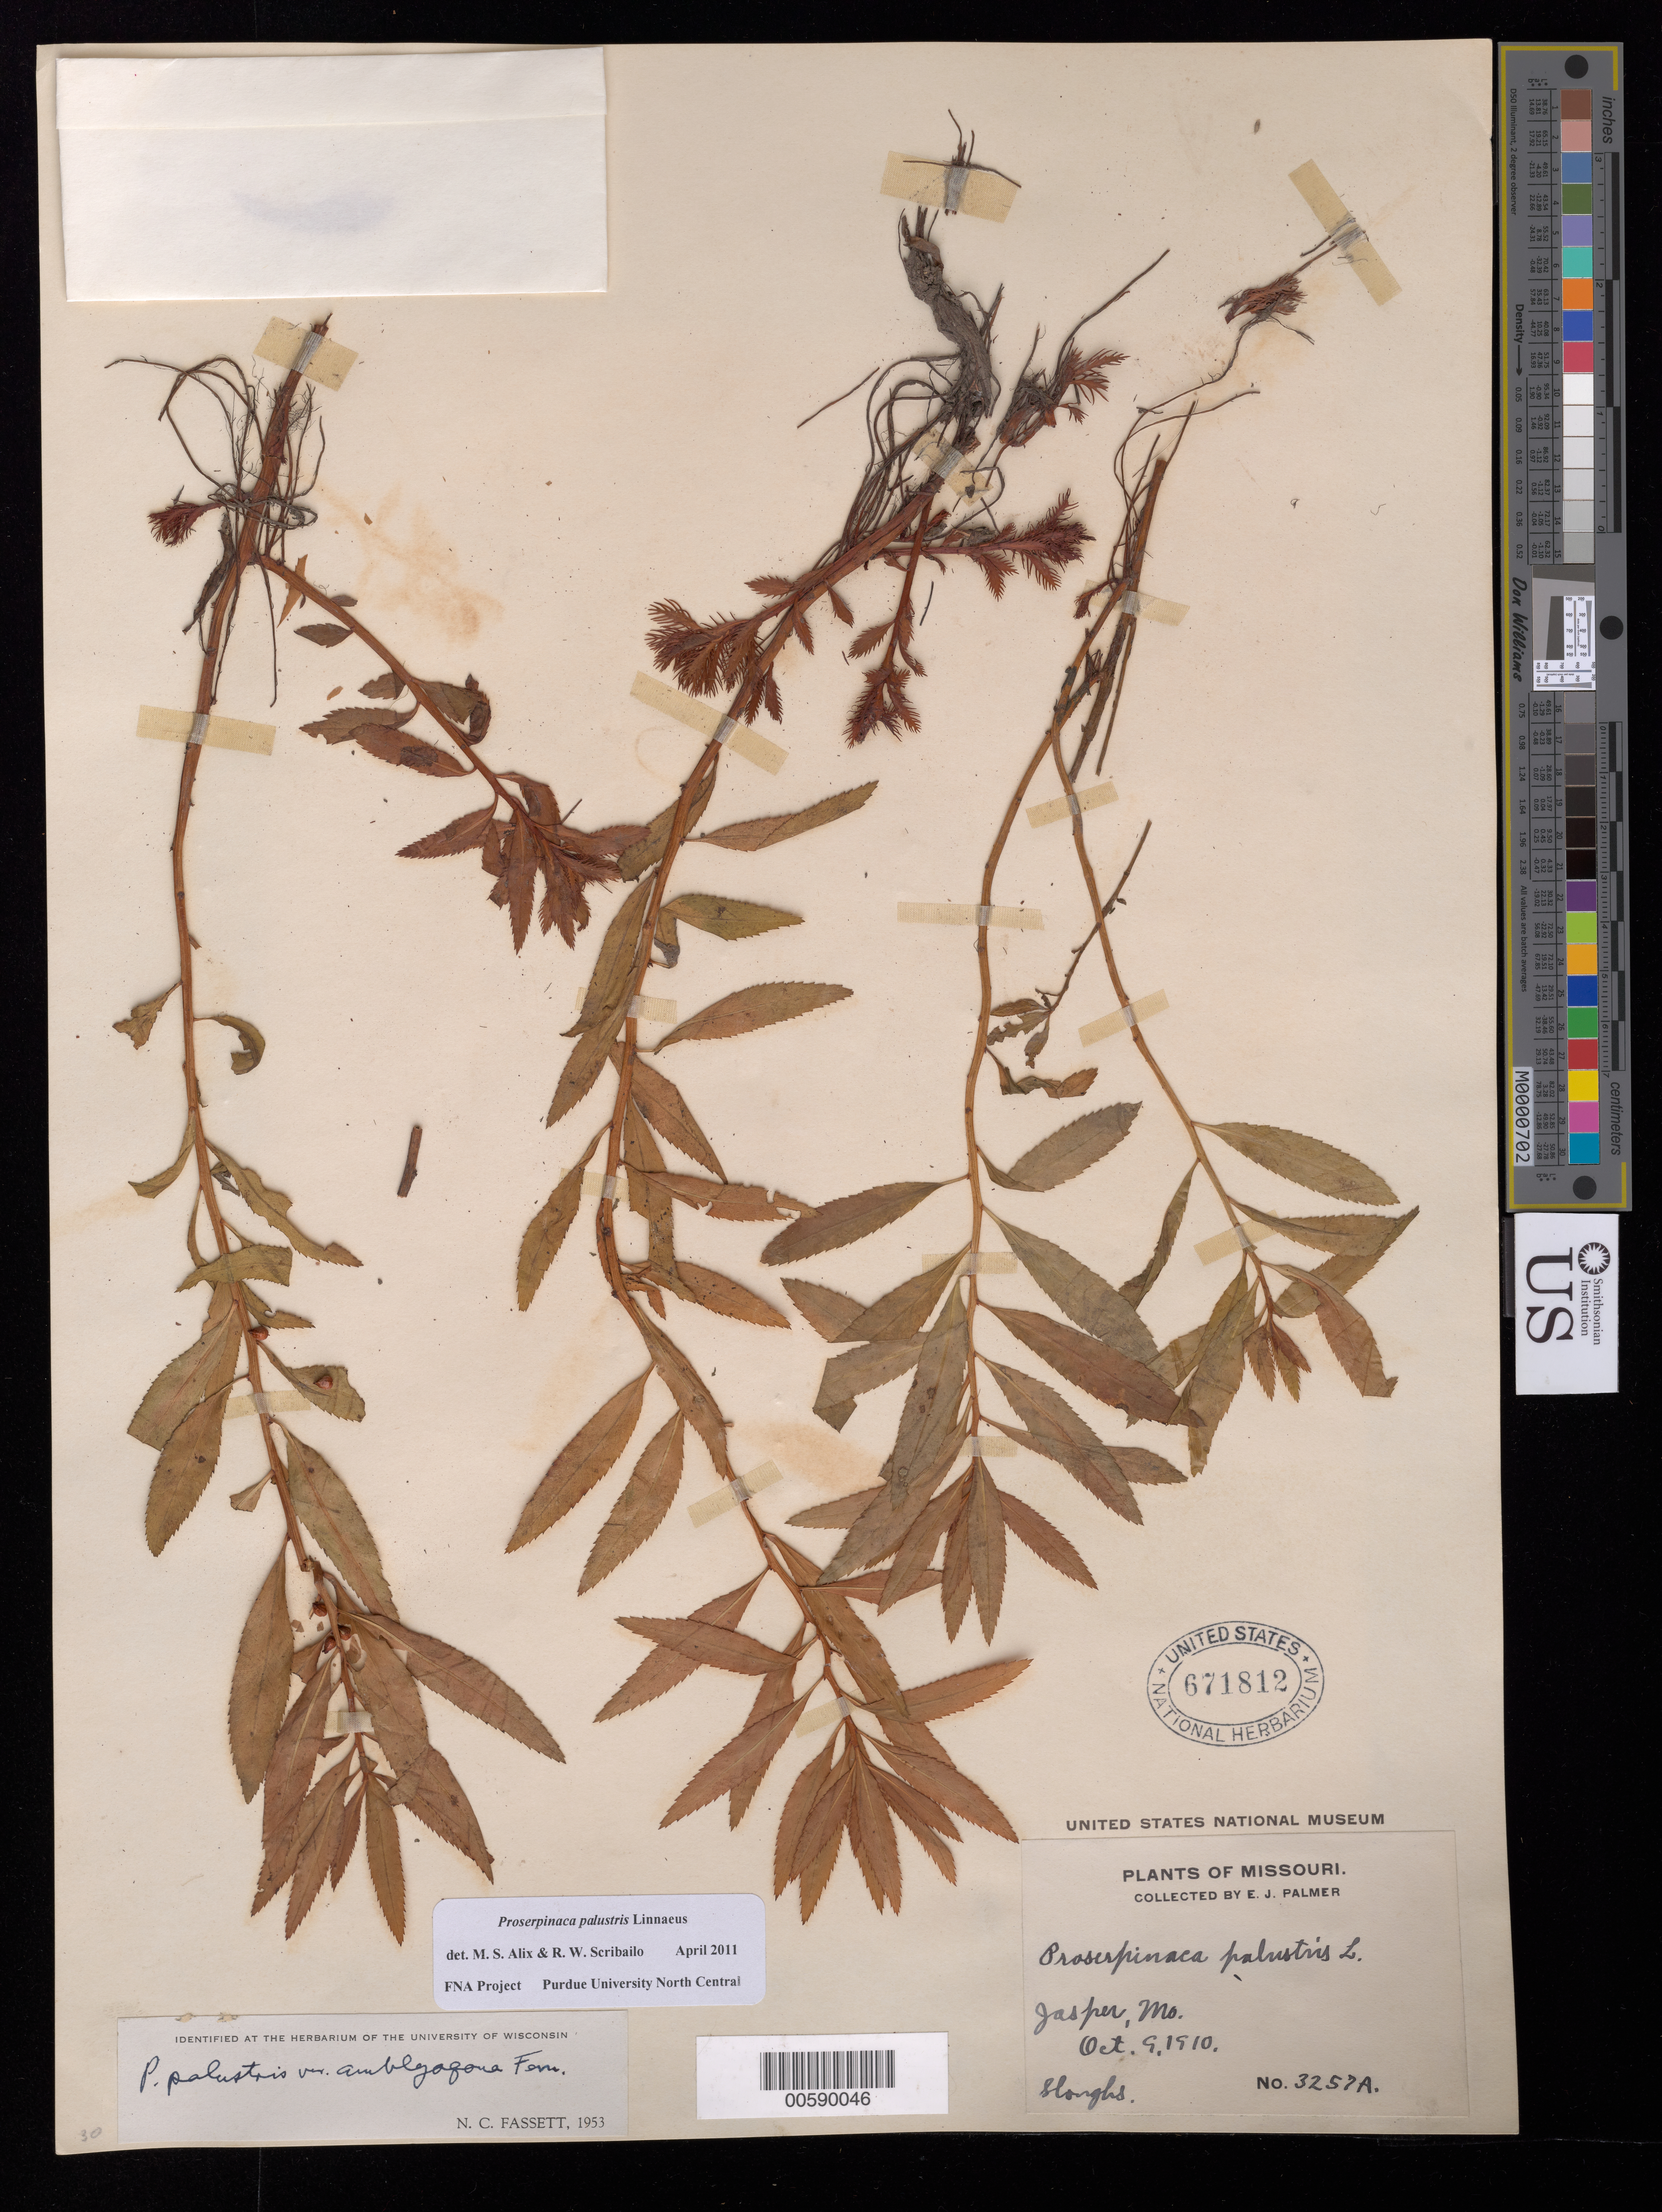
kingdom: Plantae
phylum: Tracheophyta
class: Magnoliopsida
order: Saxifragales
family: Haloragaceae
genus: Proserpinaca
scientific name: Proserpinaca palustris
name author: L.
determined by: Scribailo, R. W.; Alix, M. S.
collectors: E. J. Palmer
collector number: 3257A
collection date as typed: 09 Oct 1910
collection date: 1910-10-09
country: United States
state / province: Missouri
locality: Jasper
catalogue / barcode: US 671812